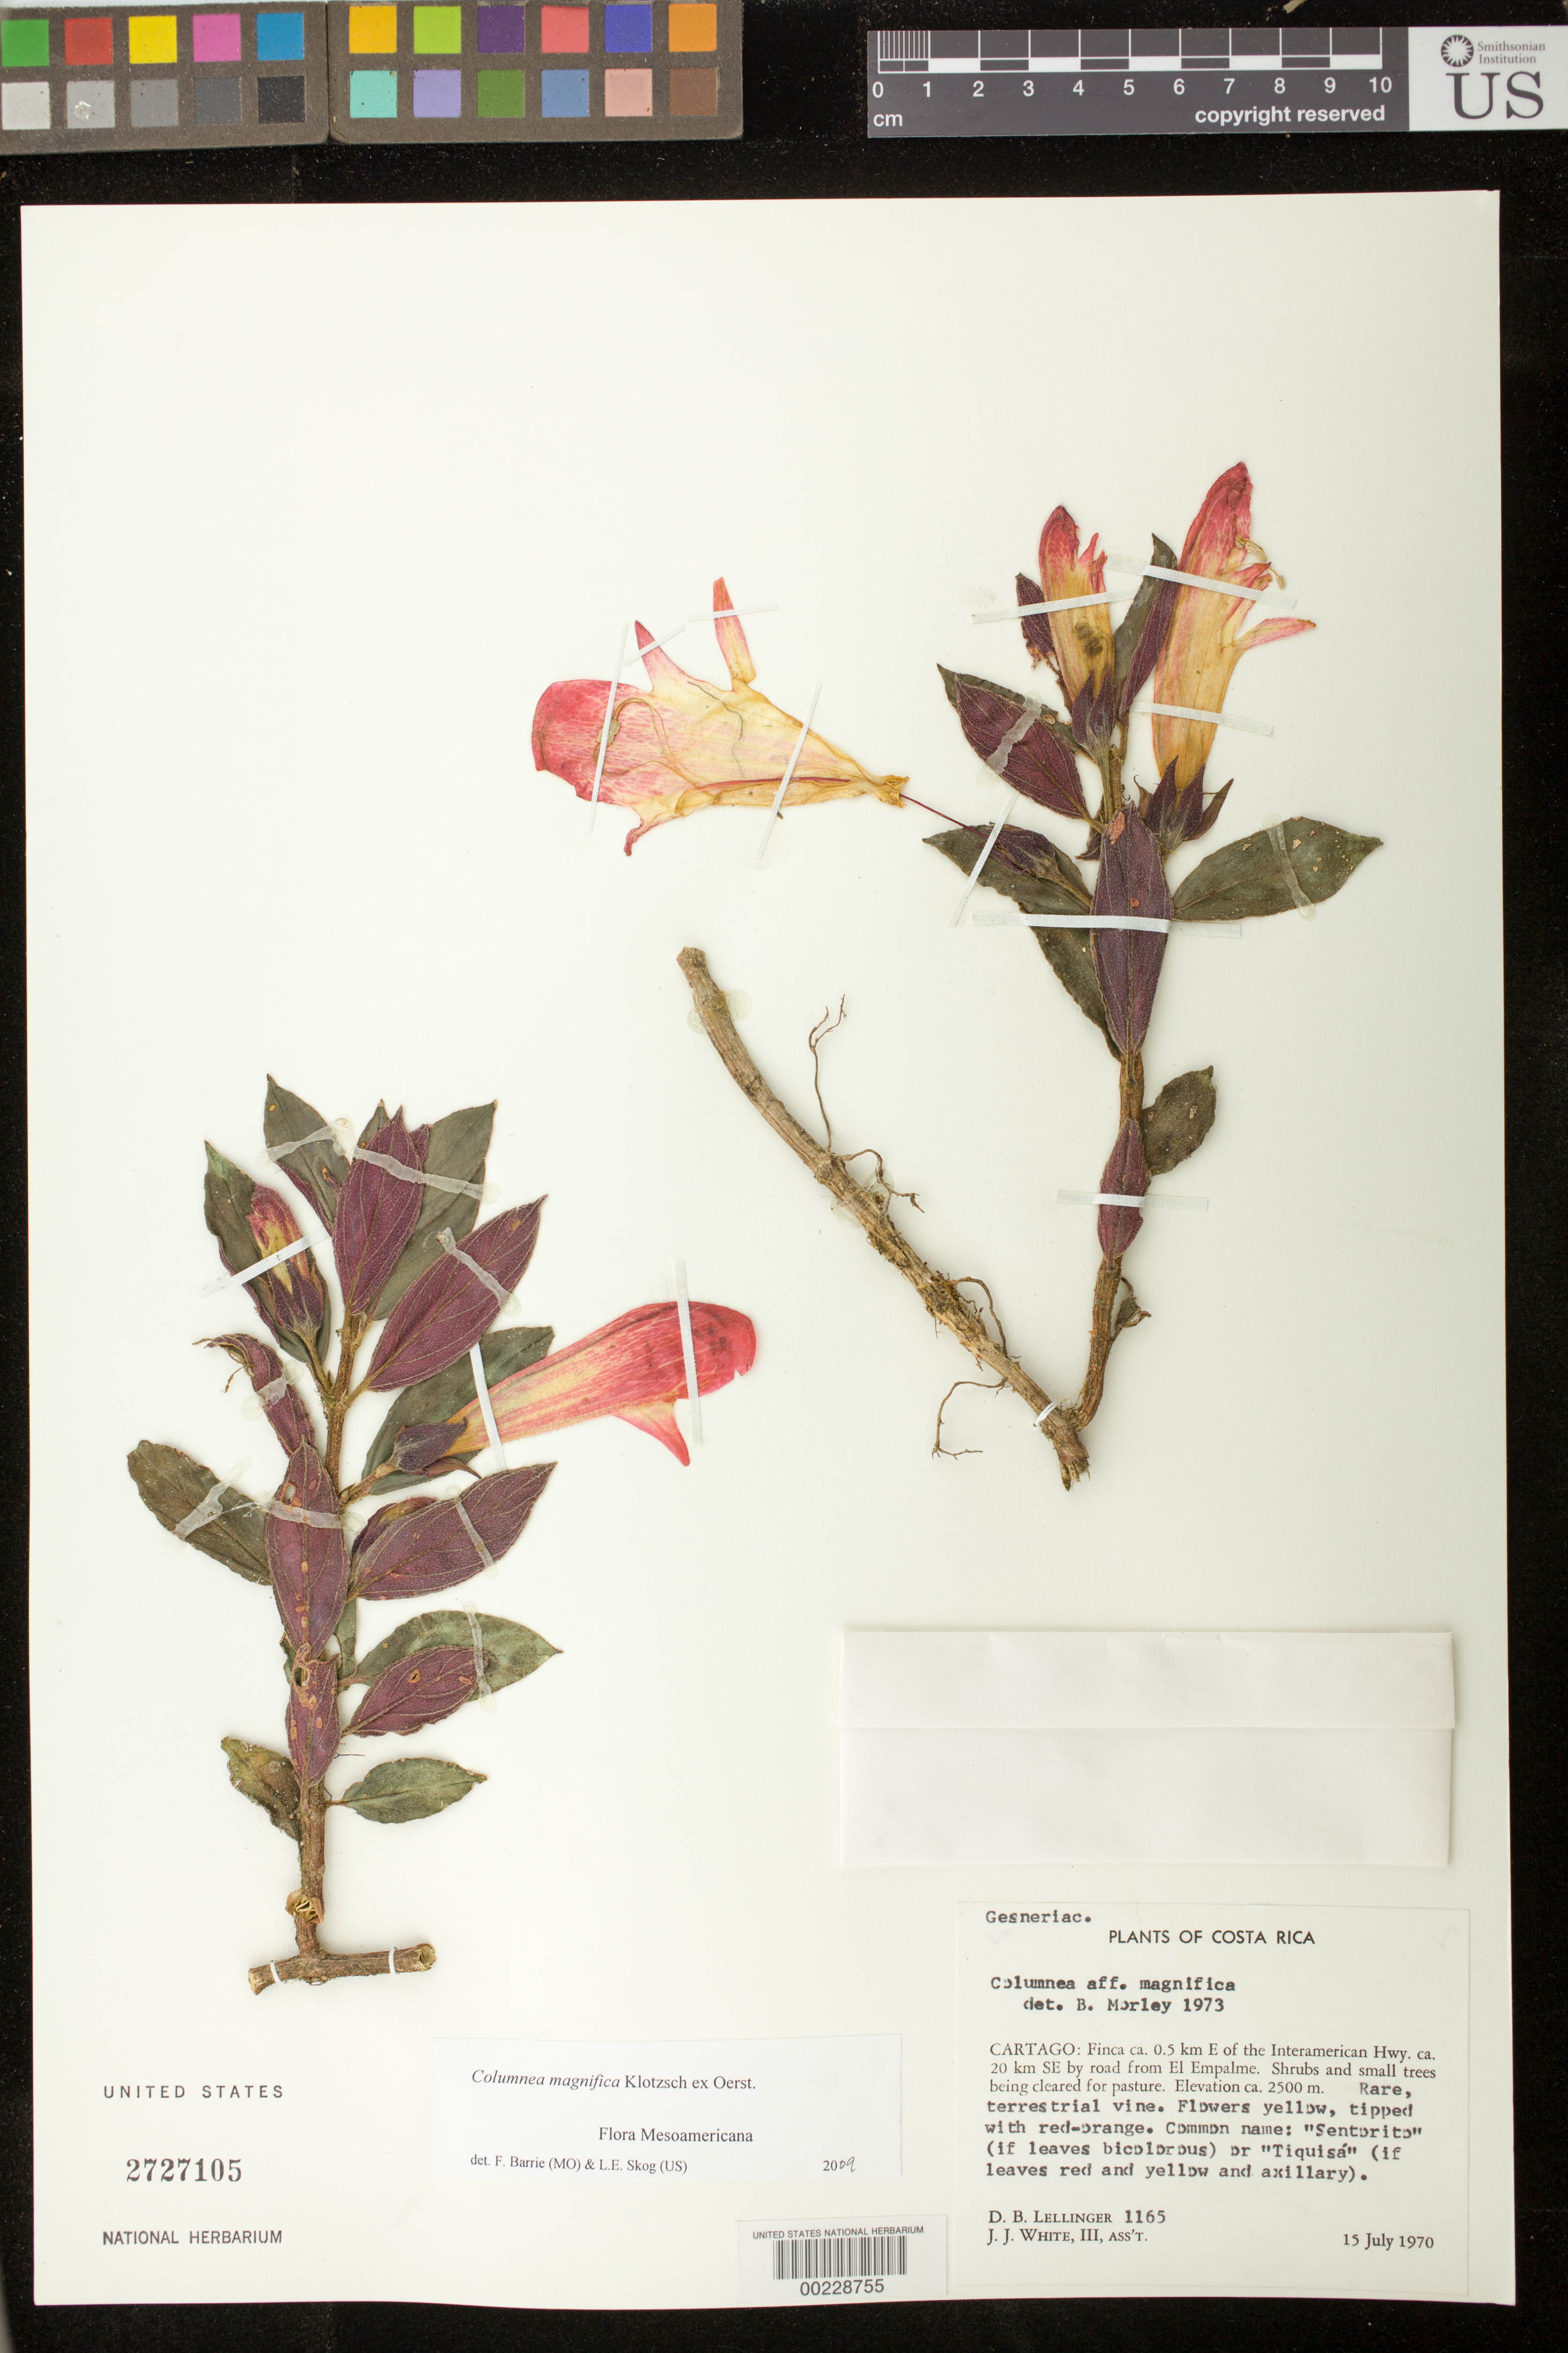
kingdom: Plantae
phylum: Tracheophyta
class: Magnoliopsida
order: Lamiales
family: Gesneriaceae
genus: Columnea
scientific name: Columnea sanguinea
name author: (Pers.) Hanst.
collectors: D. B. Lellinger & J. J. White III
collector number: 1165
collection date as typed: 15 Jul 1970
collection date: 1970-07-15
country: Costa Rica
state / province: Cartago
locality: Finca ca 0.5 km E of the Interamerican hwy ca 20 km SE by road from El Empalme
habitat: Shrubs and small trees being cleared for pasture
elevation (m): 2500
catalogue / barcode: US 2727105